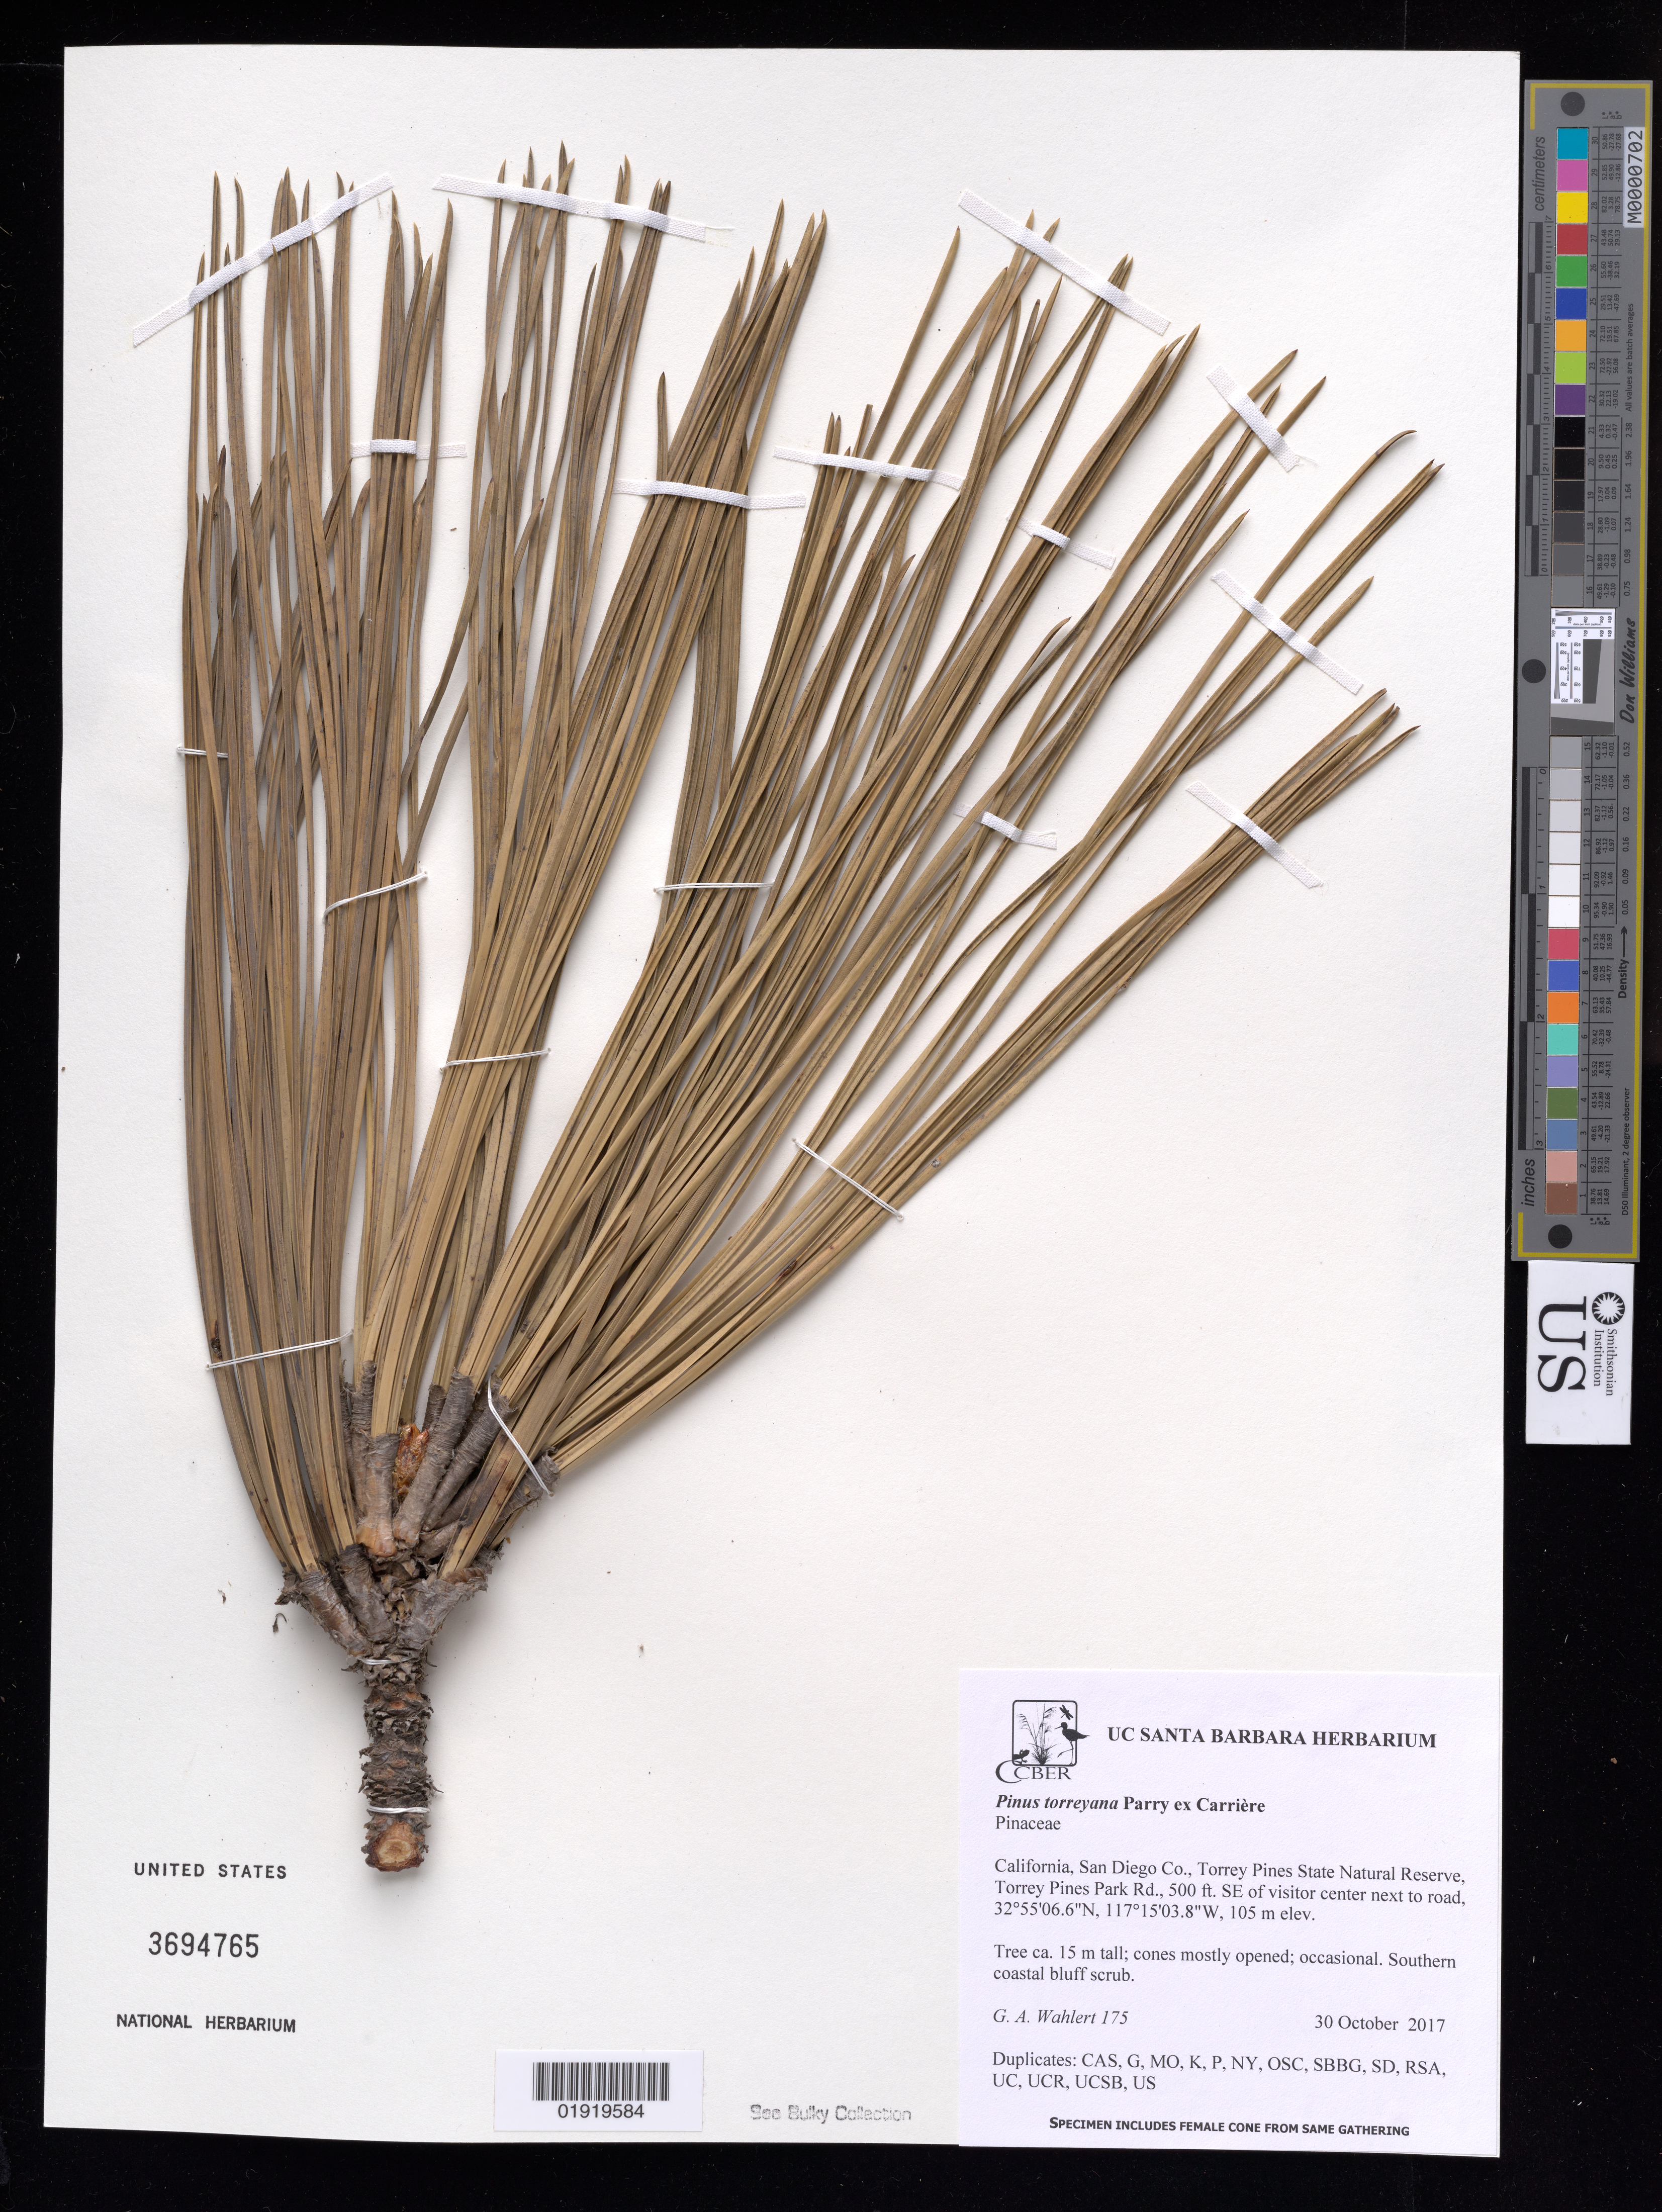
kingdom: Plantae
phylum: Tracheophyta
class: Pinopsida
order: Pinales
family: Pinaceae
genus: Pinus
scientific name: Pinus torreyana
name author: Parry ex Carrière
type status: Isoepitype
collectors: G. A. Wahlert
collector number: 175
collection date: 2017-10-30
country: United States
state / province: California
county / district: San Diego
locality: San Diego Co., Torrey Pines Natural Reserve, Torrey Pines Park Rd., 500 ft. SE of visitor center next to road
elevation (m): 105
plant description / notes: Associated with this pressed specimen is a (bulky) cone in a separate bag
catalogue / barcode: US 3694765